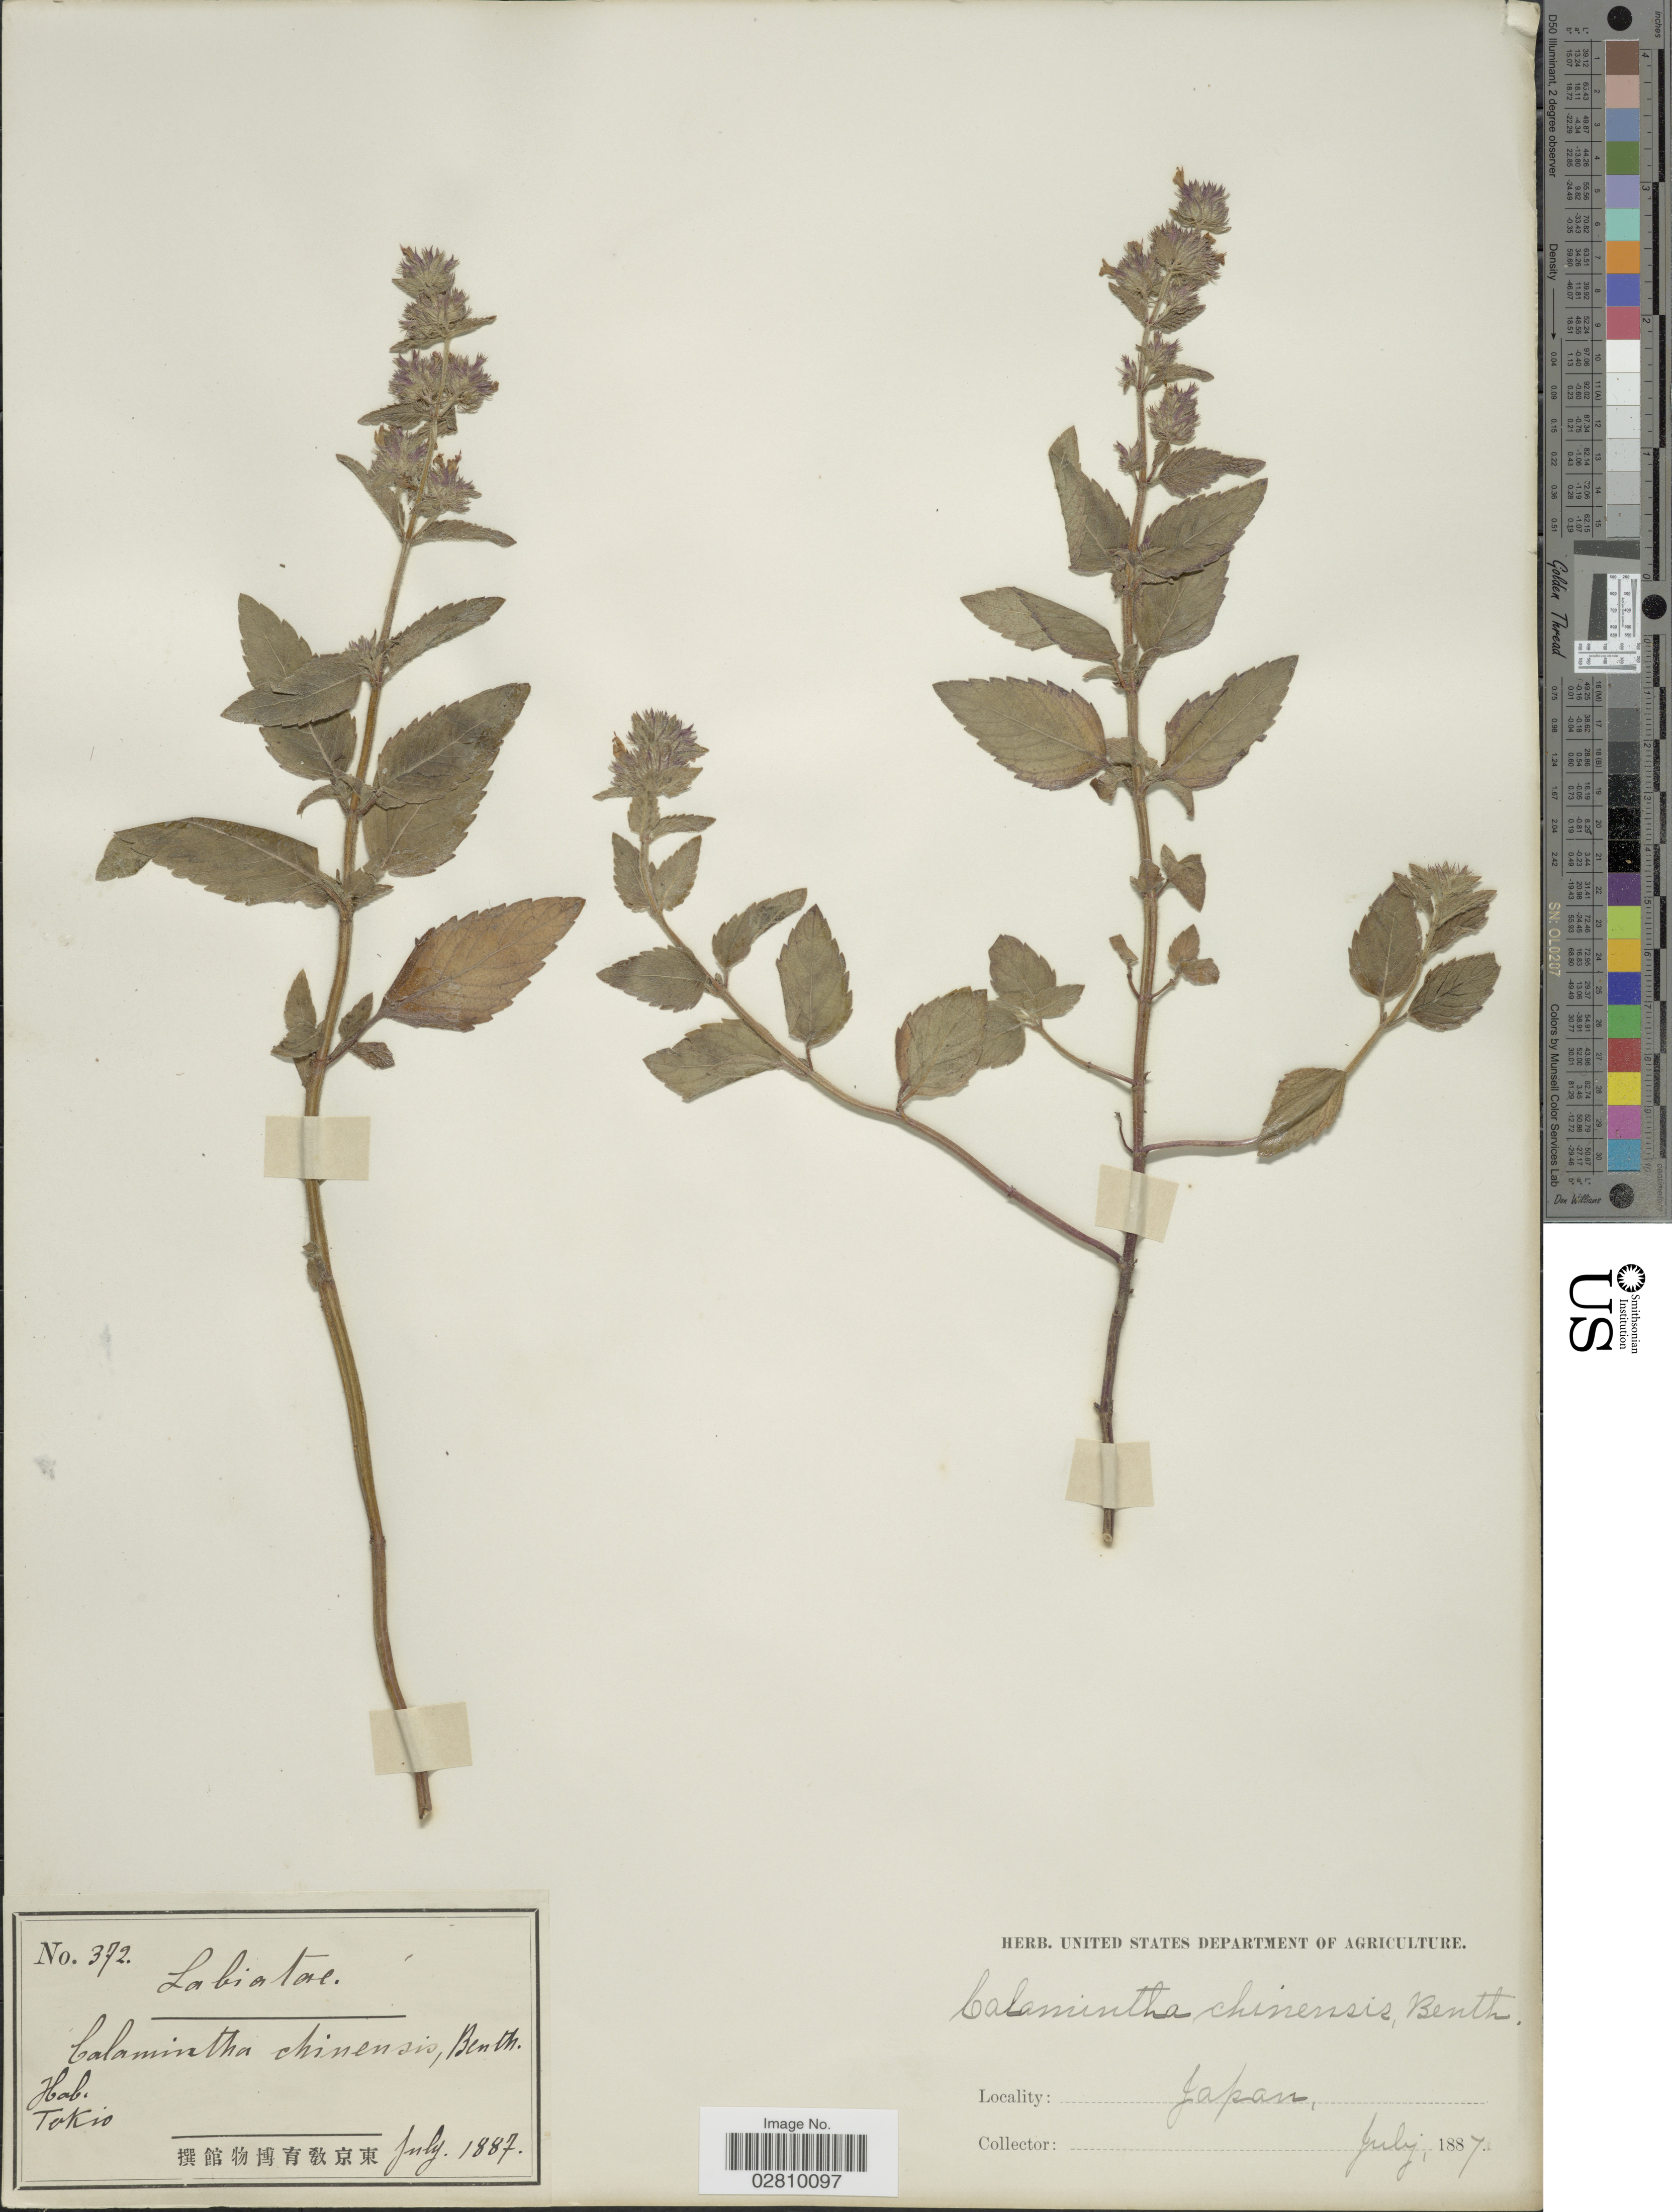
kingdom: Plantae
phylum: Tracheophyta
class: Magnoliopsida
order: Lamiales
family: Lamiaceae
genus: Calamintha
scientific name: Calamintha chinensis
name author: Benth.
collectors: ex herb. U. S. Department of Agriculture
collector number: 372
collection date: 1887-07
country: Japan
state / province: Tokyo, Federal City of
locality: Tokio.